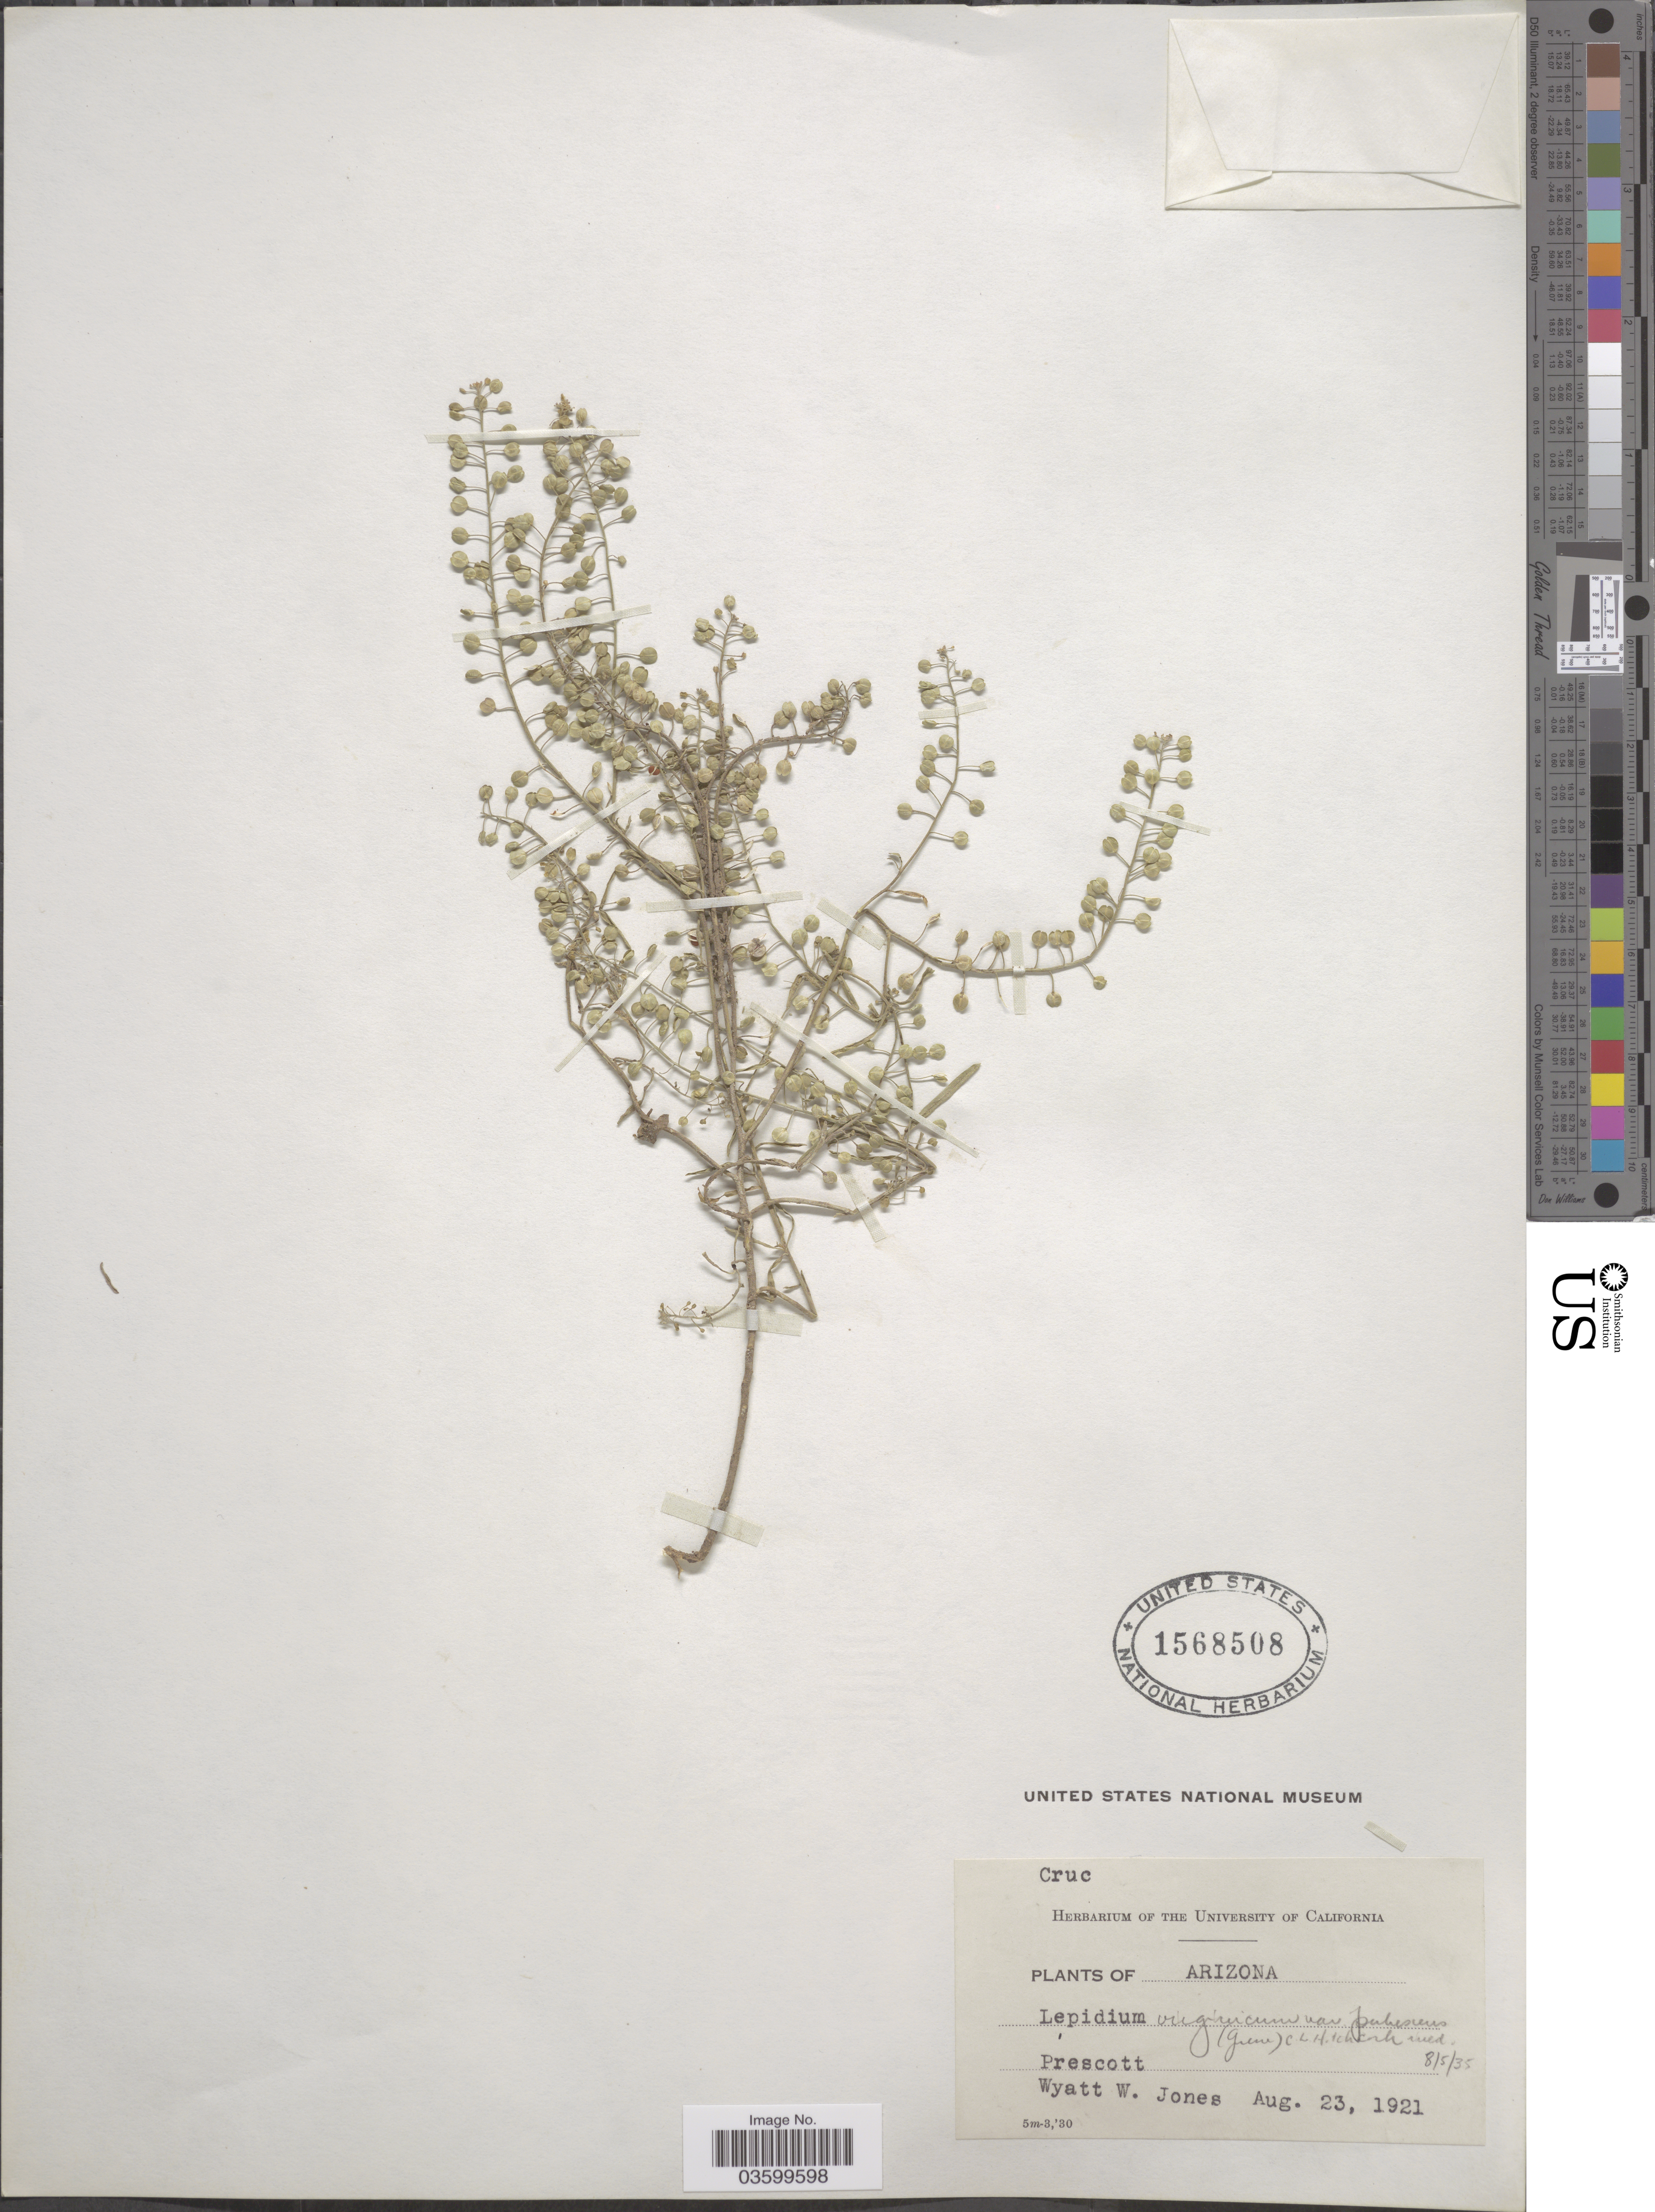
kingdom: Plantae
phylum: Tracheophyta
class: Magnoliopsida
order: Brassicales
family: Brassicaceae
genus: Lepidium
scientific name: Lepidium virginicum var. pubescens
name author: (Greene) C.L. Hitchc.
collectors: W. W. Jones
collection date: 1921-08-23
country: United States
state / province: Arizona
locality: Prescott.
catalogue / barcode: US 1568508